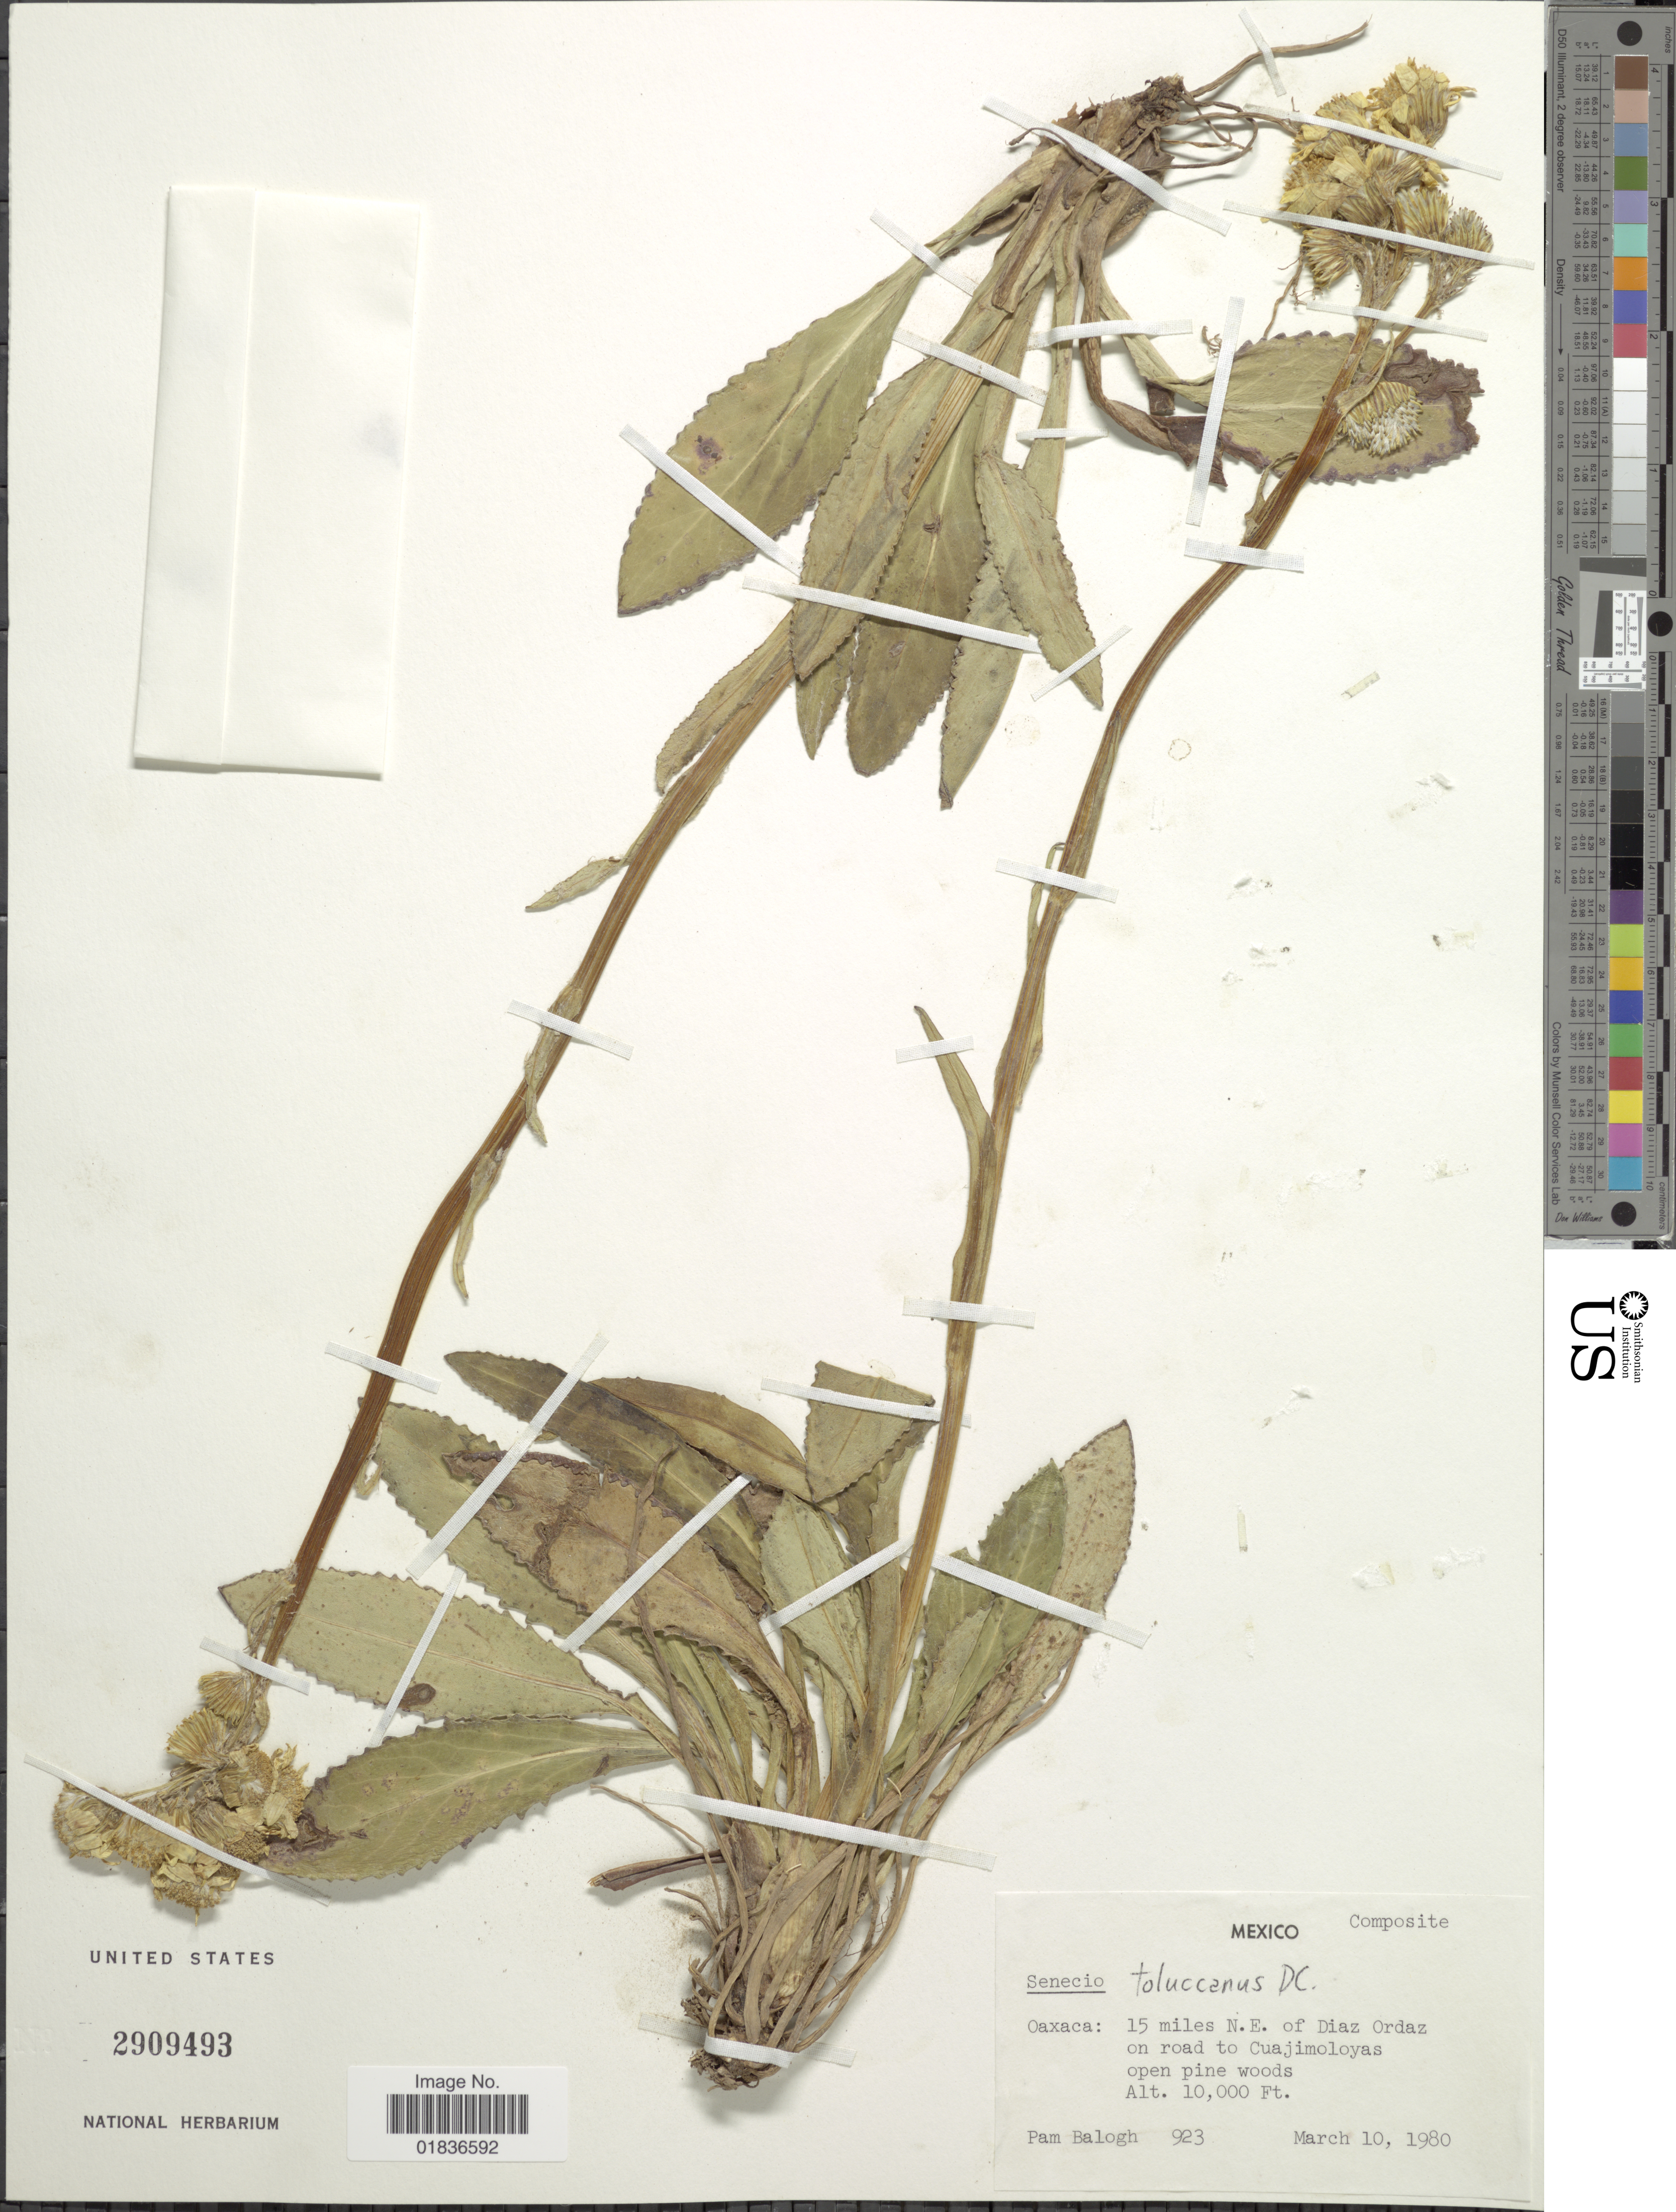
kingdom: Plantae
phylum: Tracheophyta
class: Magnoliopsida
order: Asterales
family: Asteraceae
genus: Senecio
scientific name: Senecio toluccanus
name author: DC.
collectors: P. Balogh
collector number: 923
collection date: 1980-03-10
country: Mexico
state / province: Oaxaca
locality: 15 miles N.E. of Diaz Ordaz on road to Cuajimoloyas.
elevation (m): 3048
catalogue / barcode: US 2909493